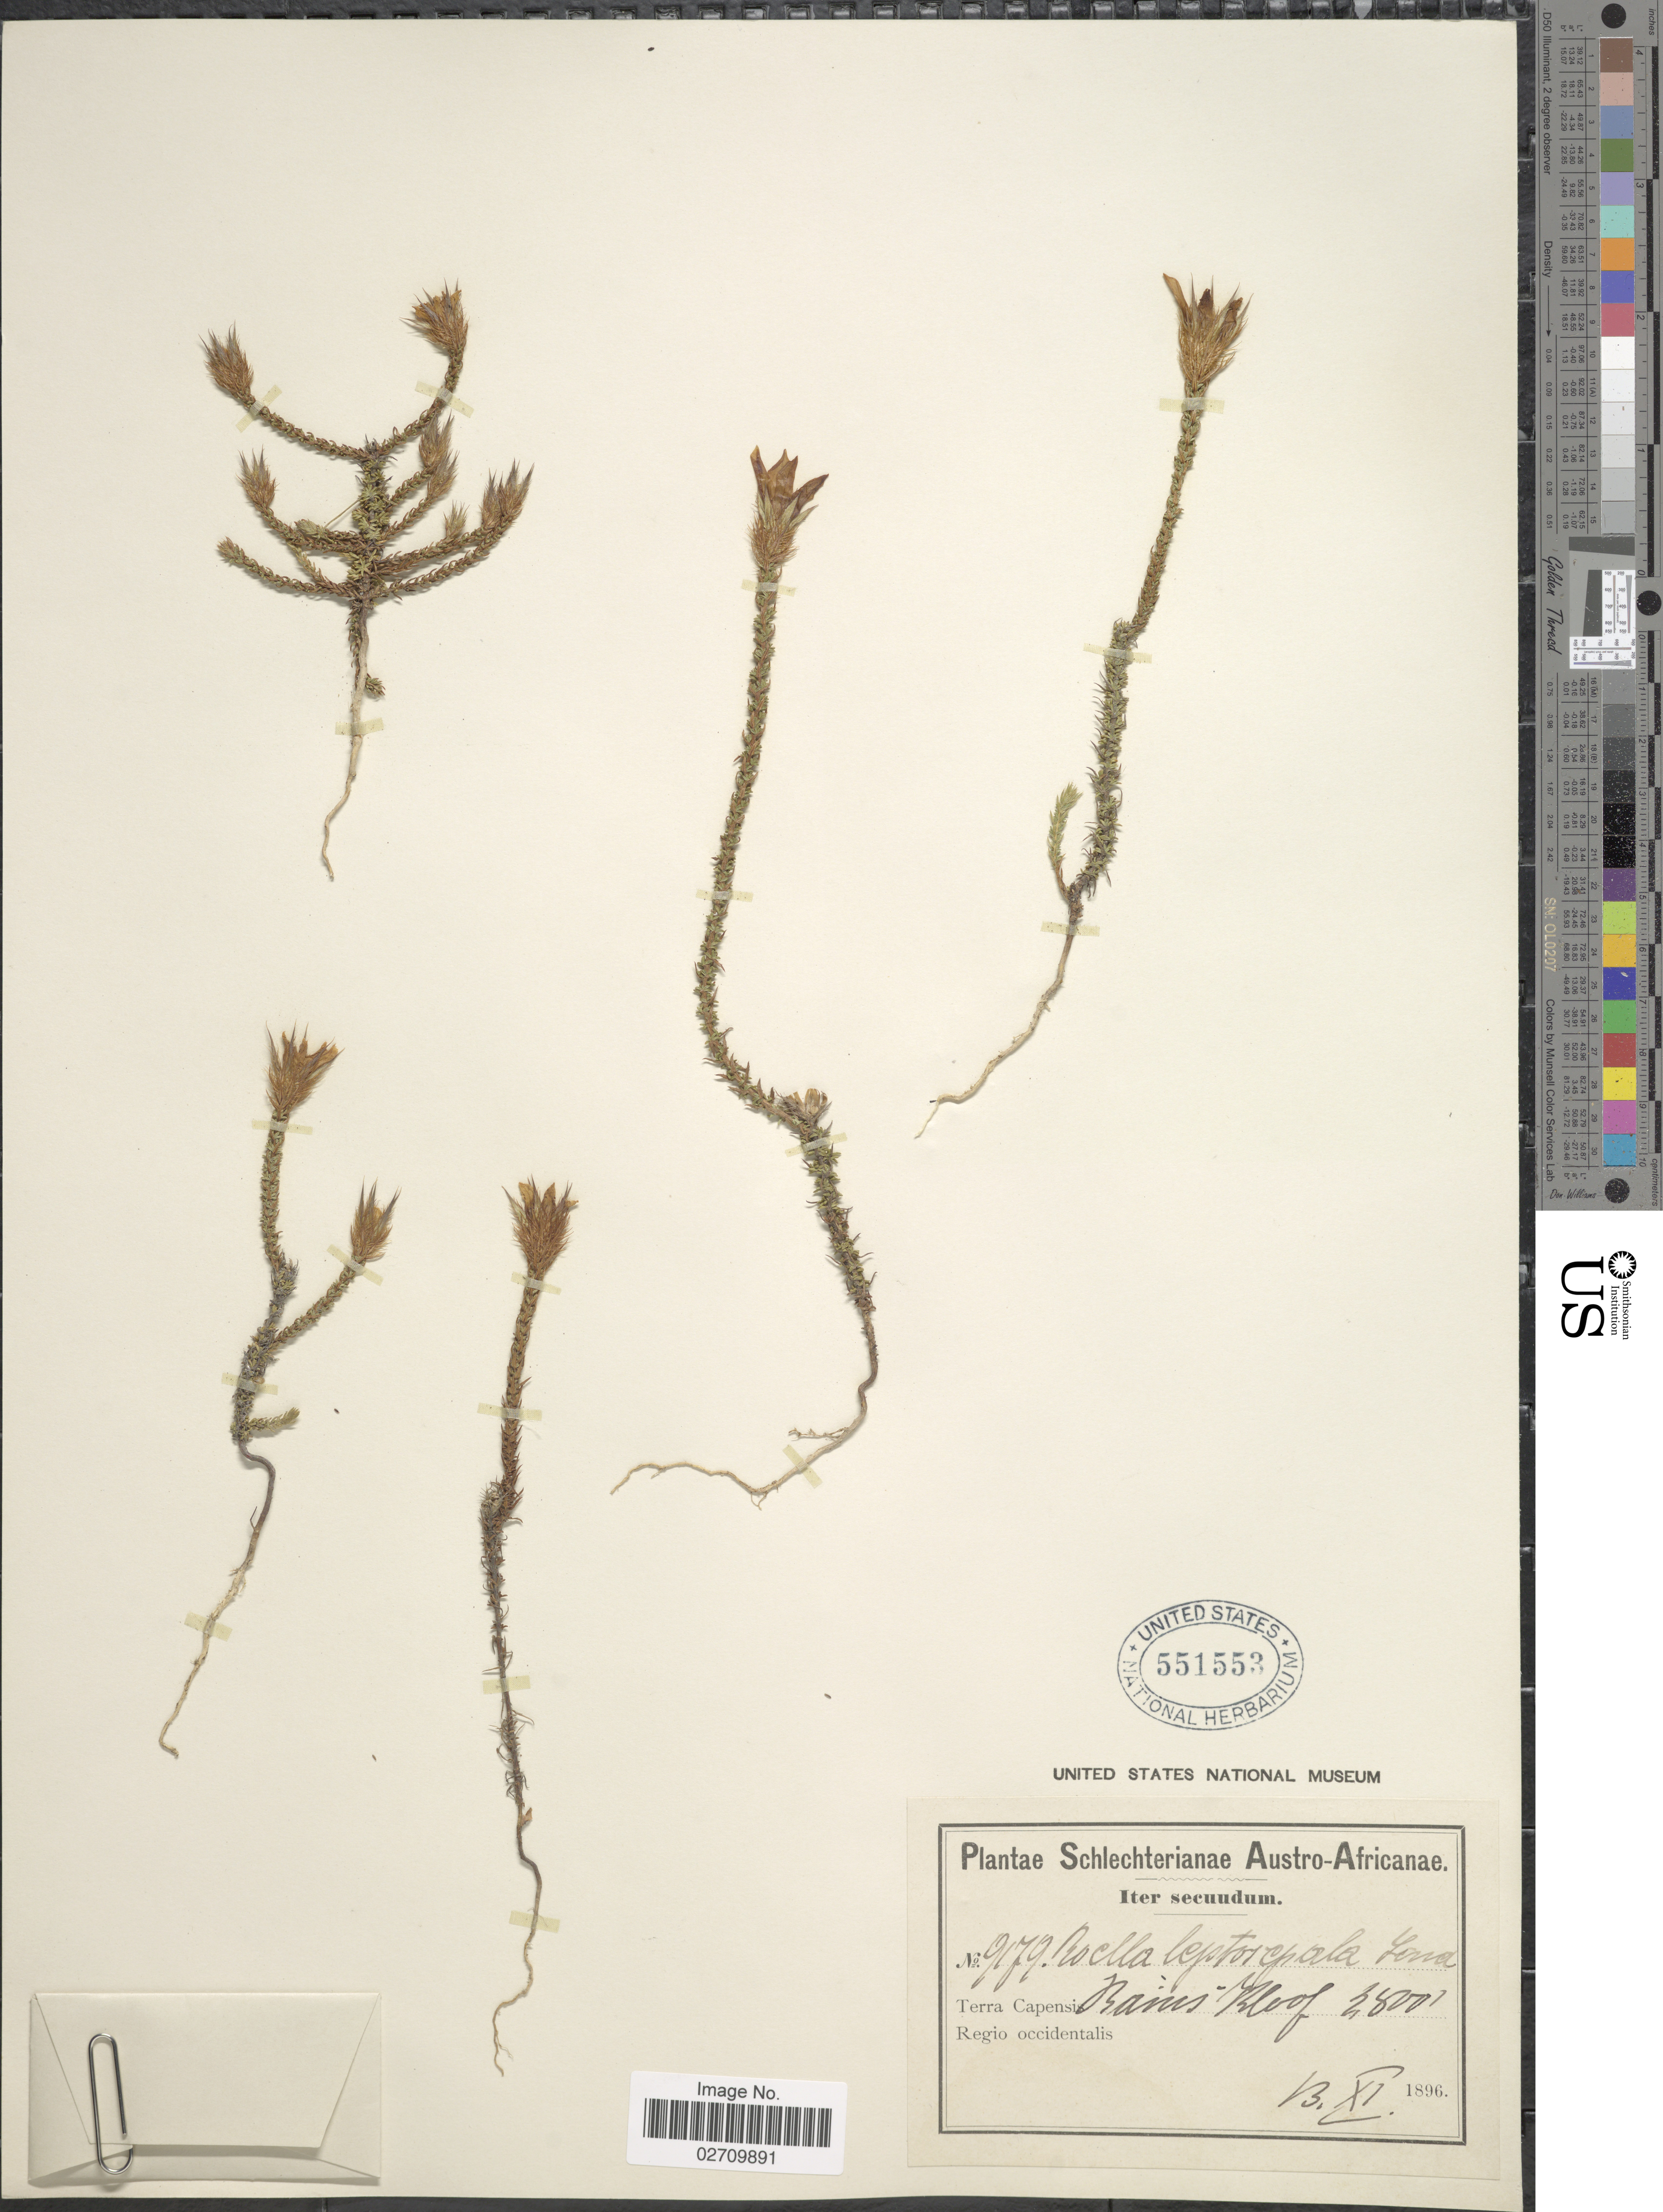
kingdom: Plantae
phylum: Tracheophyta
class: Magnoliopsida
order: Asterales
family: Campanulaceae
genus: Roella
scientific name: Roella leptosepala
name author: Sond.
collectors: Schlechter, --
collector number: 9179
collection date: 1896-11-13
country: South Africa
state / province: Western Cape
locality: Austro-Africanae, Terra Capensis, Bain's Kloof, Regio occidentalis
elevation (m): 853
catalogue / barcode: US 551553